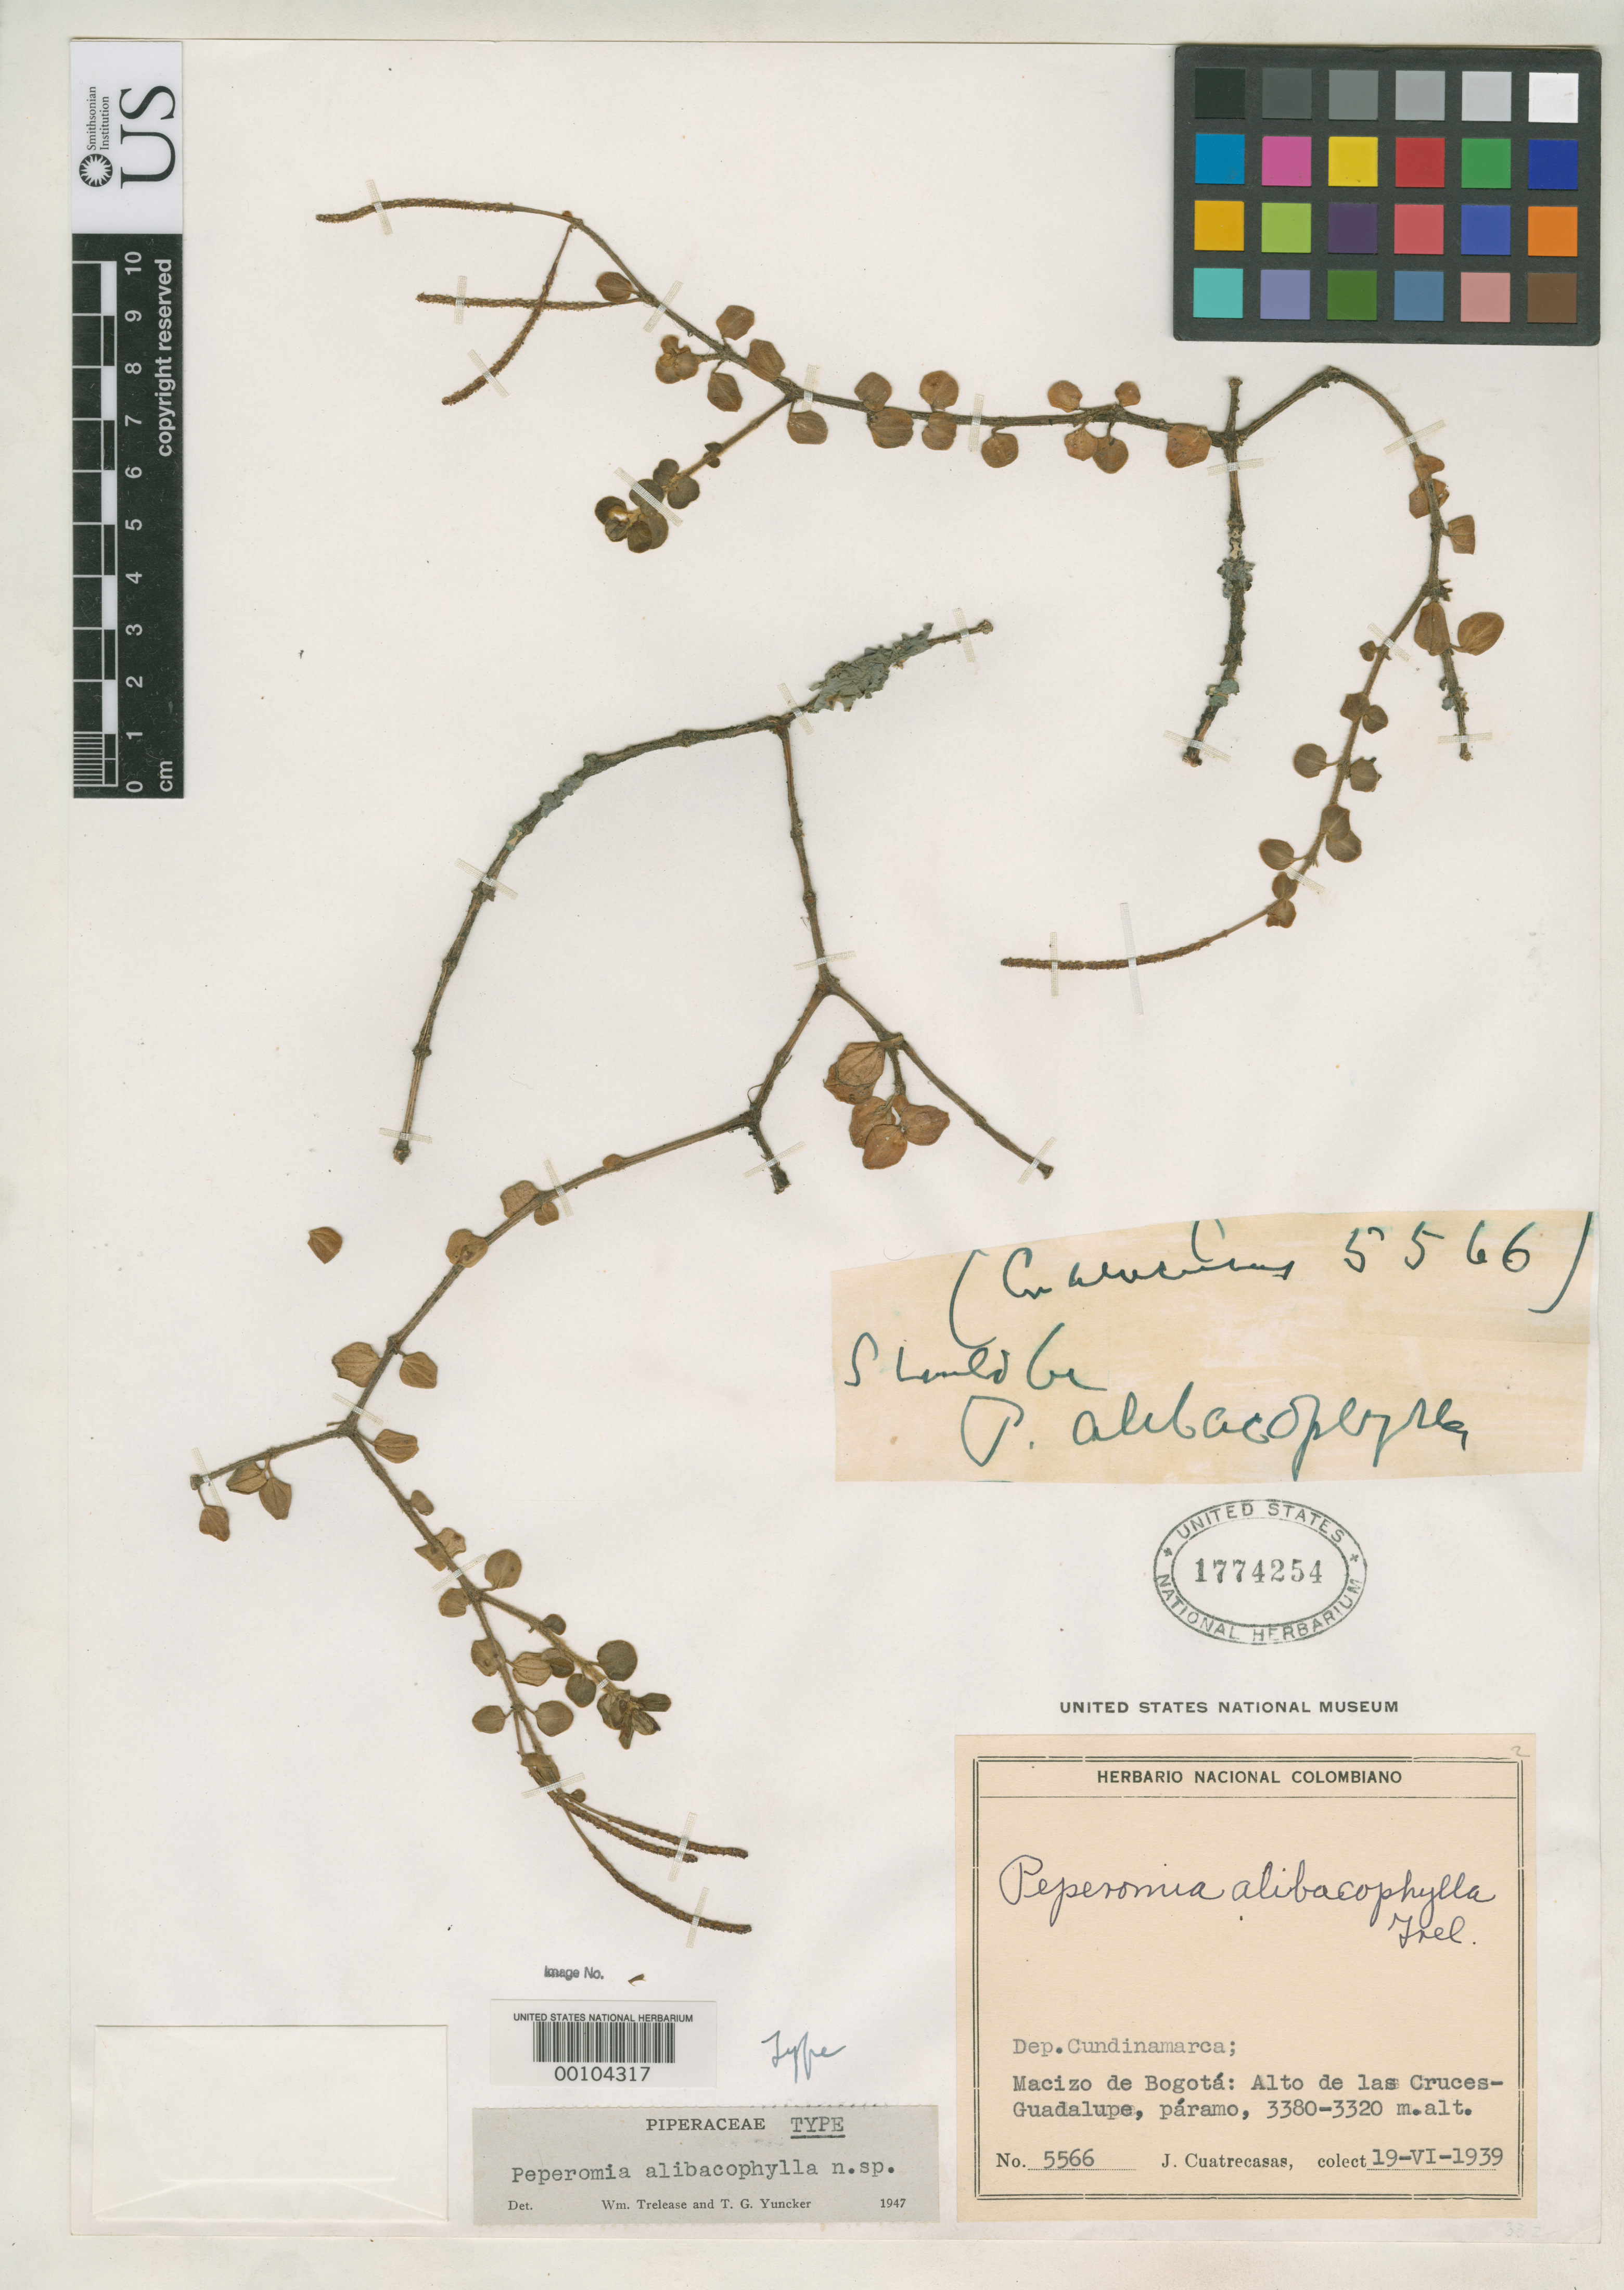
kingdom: Plantae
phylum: Tracheophyta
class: Magnoliopsida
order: Piperales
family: Piperaceae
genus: Peperomia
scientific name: Peperomia alibacophylla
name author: Trel. & Yunck.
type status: Holotype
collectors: J. Cuatrecasas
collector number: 5566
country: Colombia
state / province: Cundinamarca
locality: Macizo de Bogota, Alto de Las Cruces-Guadeloupe.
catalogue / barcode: US 1774254